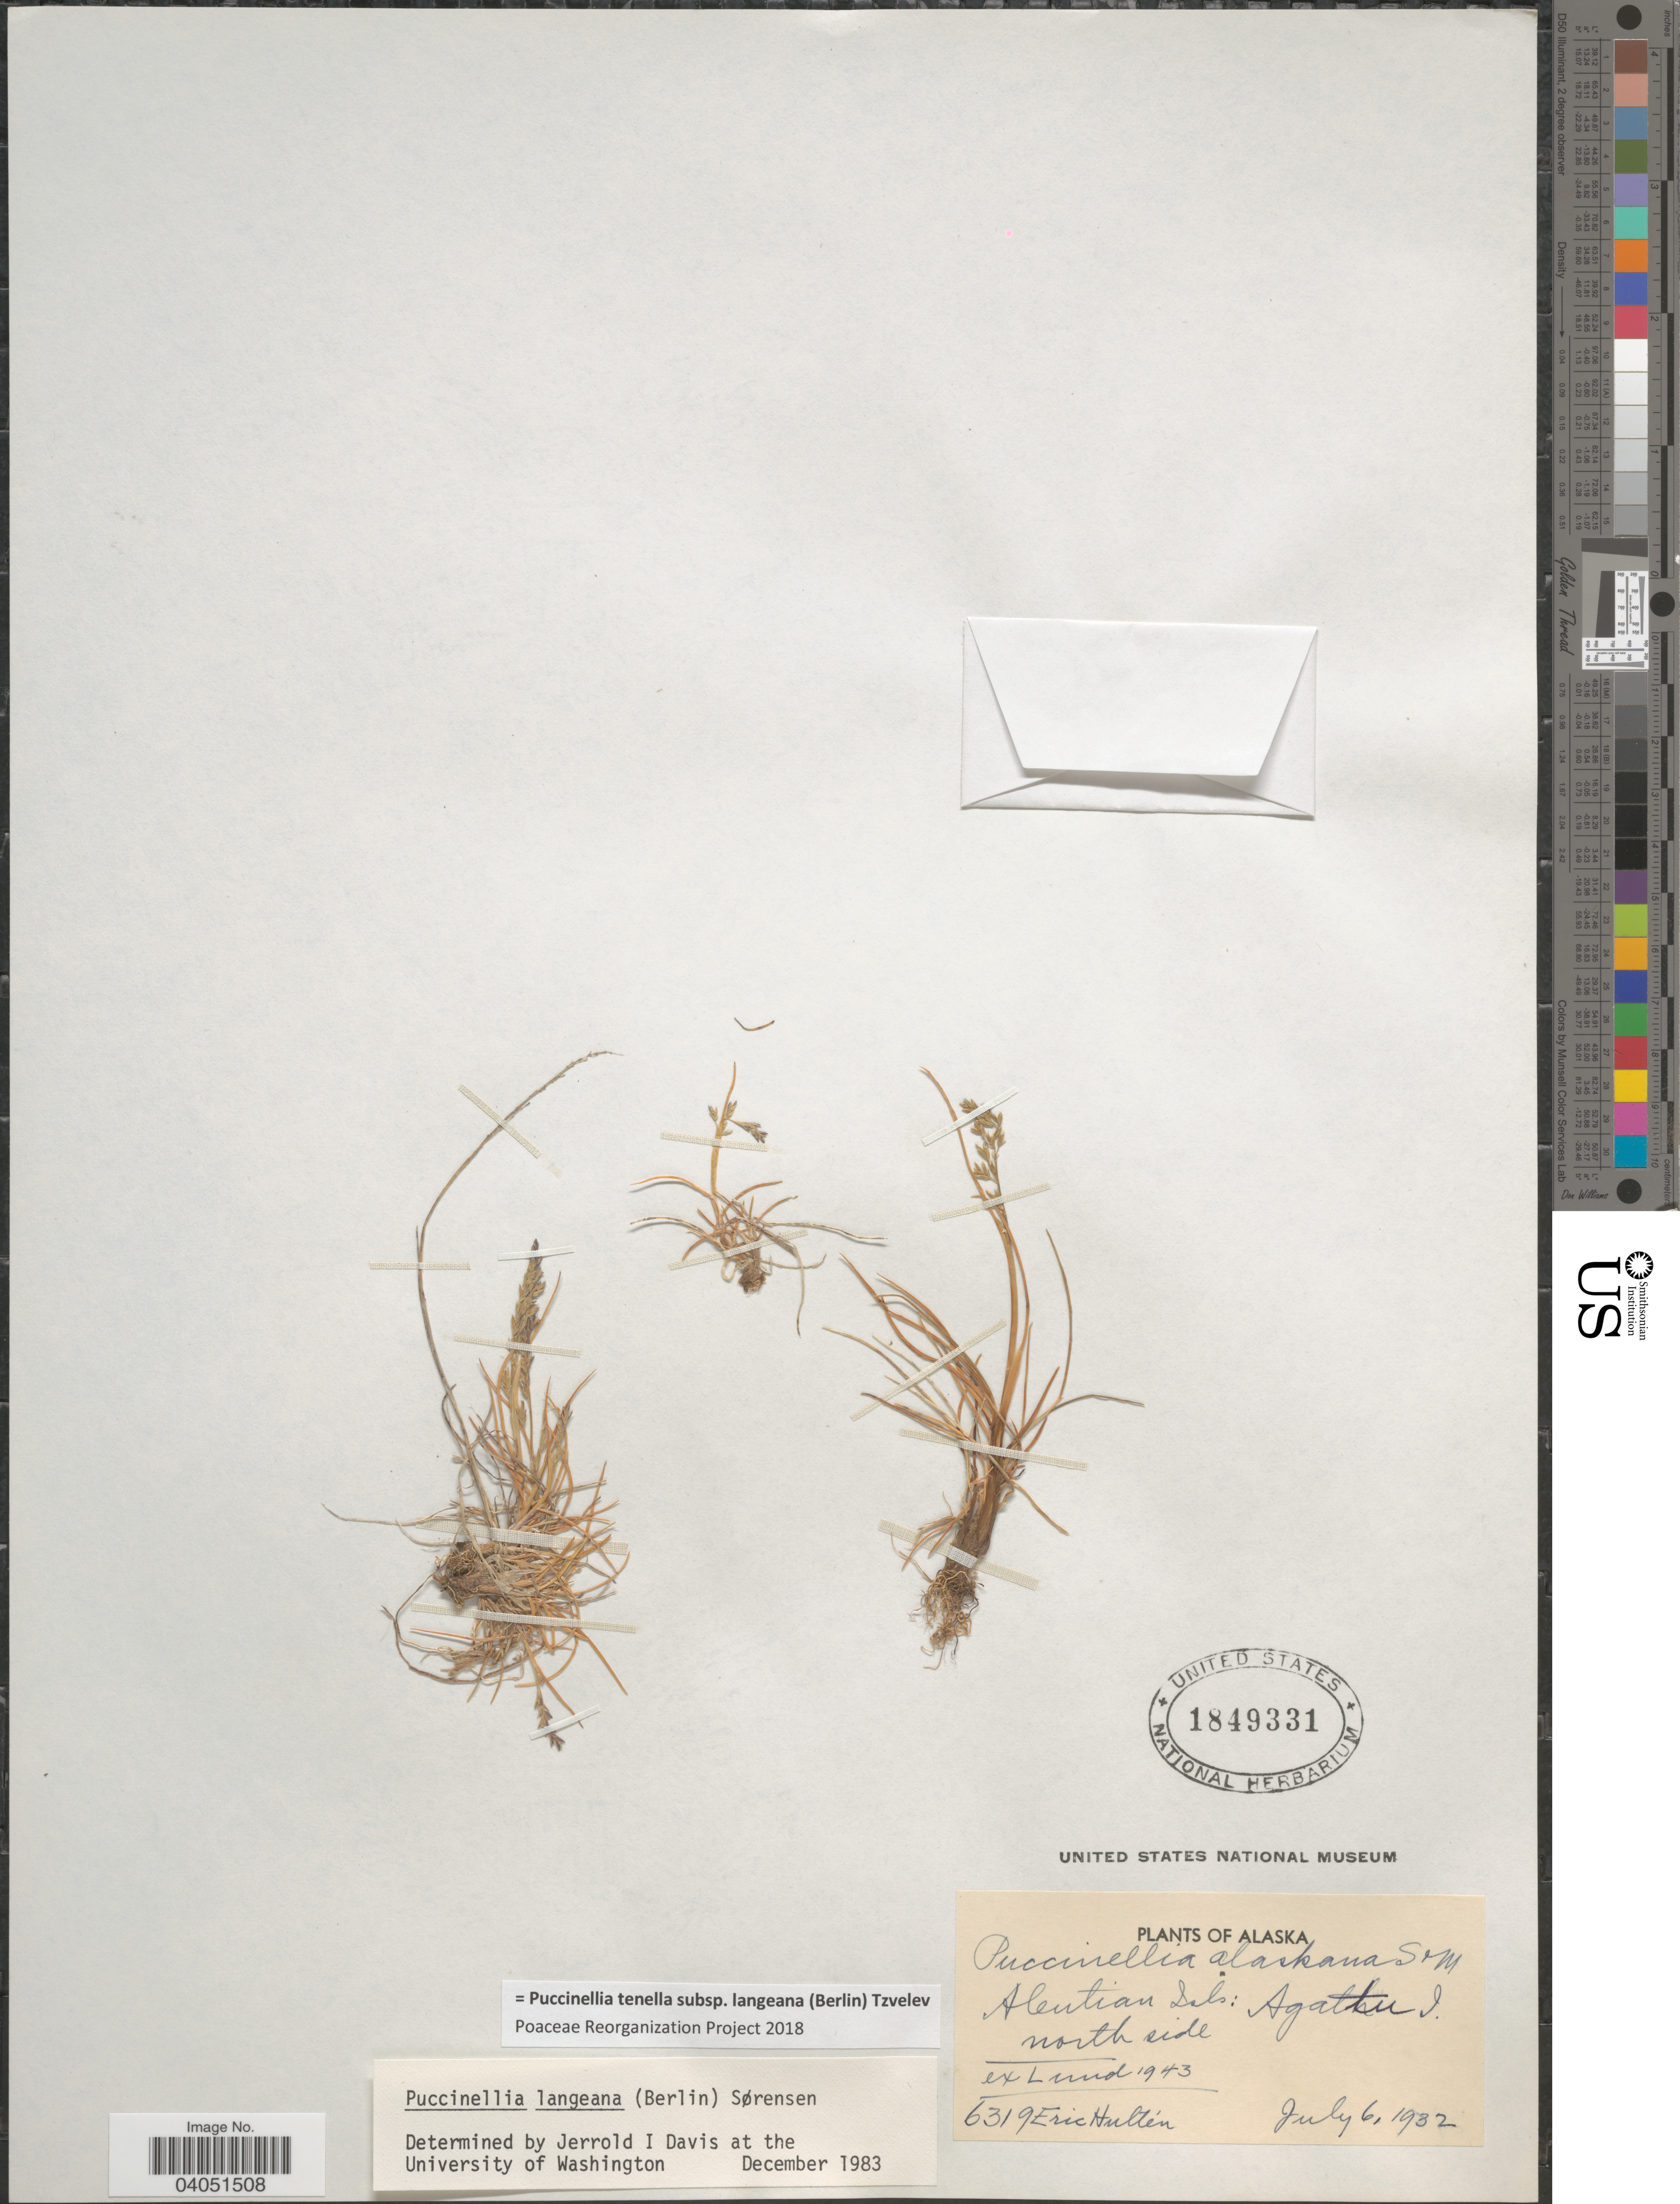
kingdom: Plantae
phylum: Tracheophyta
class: Liliopsida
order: Poales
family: Poaceae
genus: Puccinellia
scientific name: Puccinellia tenella subsp. langeana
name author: (Berlin) Tzvelev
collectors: E. G. Hultén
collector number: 6319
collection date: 1932-07-06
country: United States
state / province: Alaska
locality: Aleutian Isls; Agattu I. north side.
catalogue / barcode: US 1849331